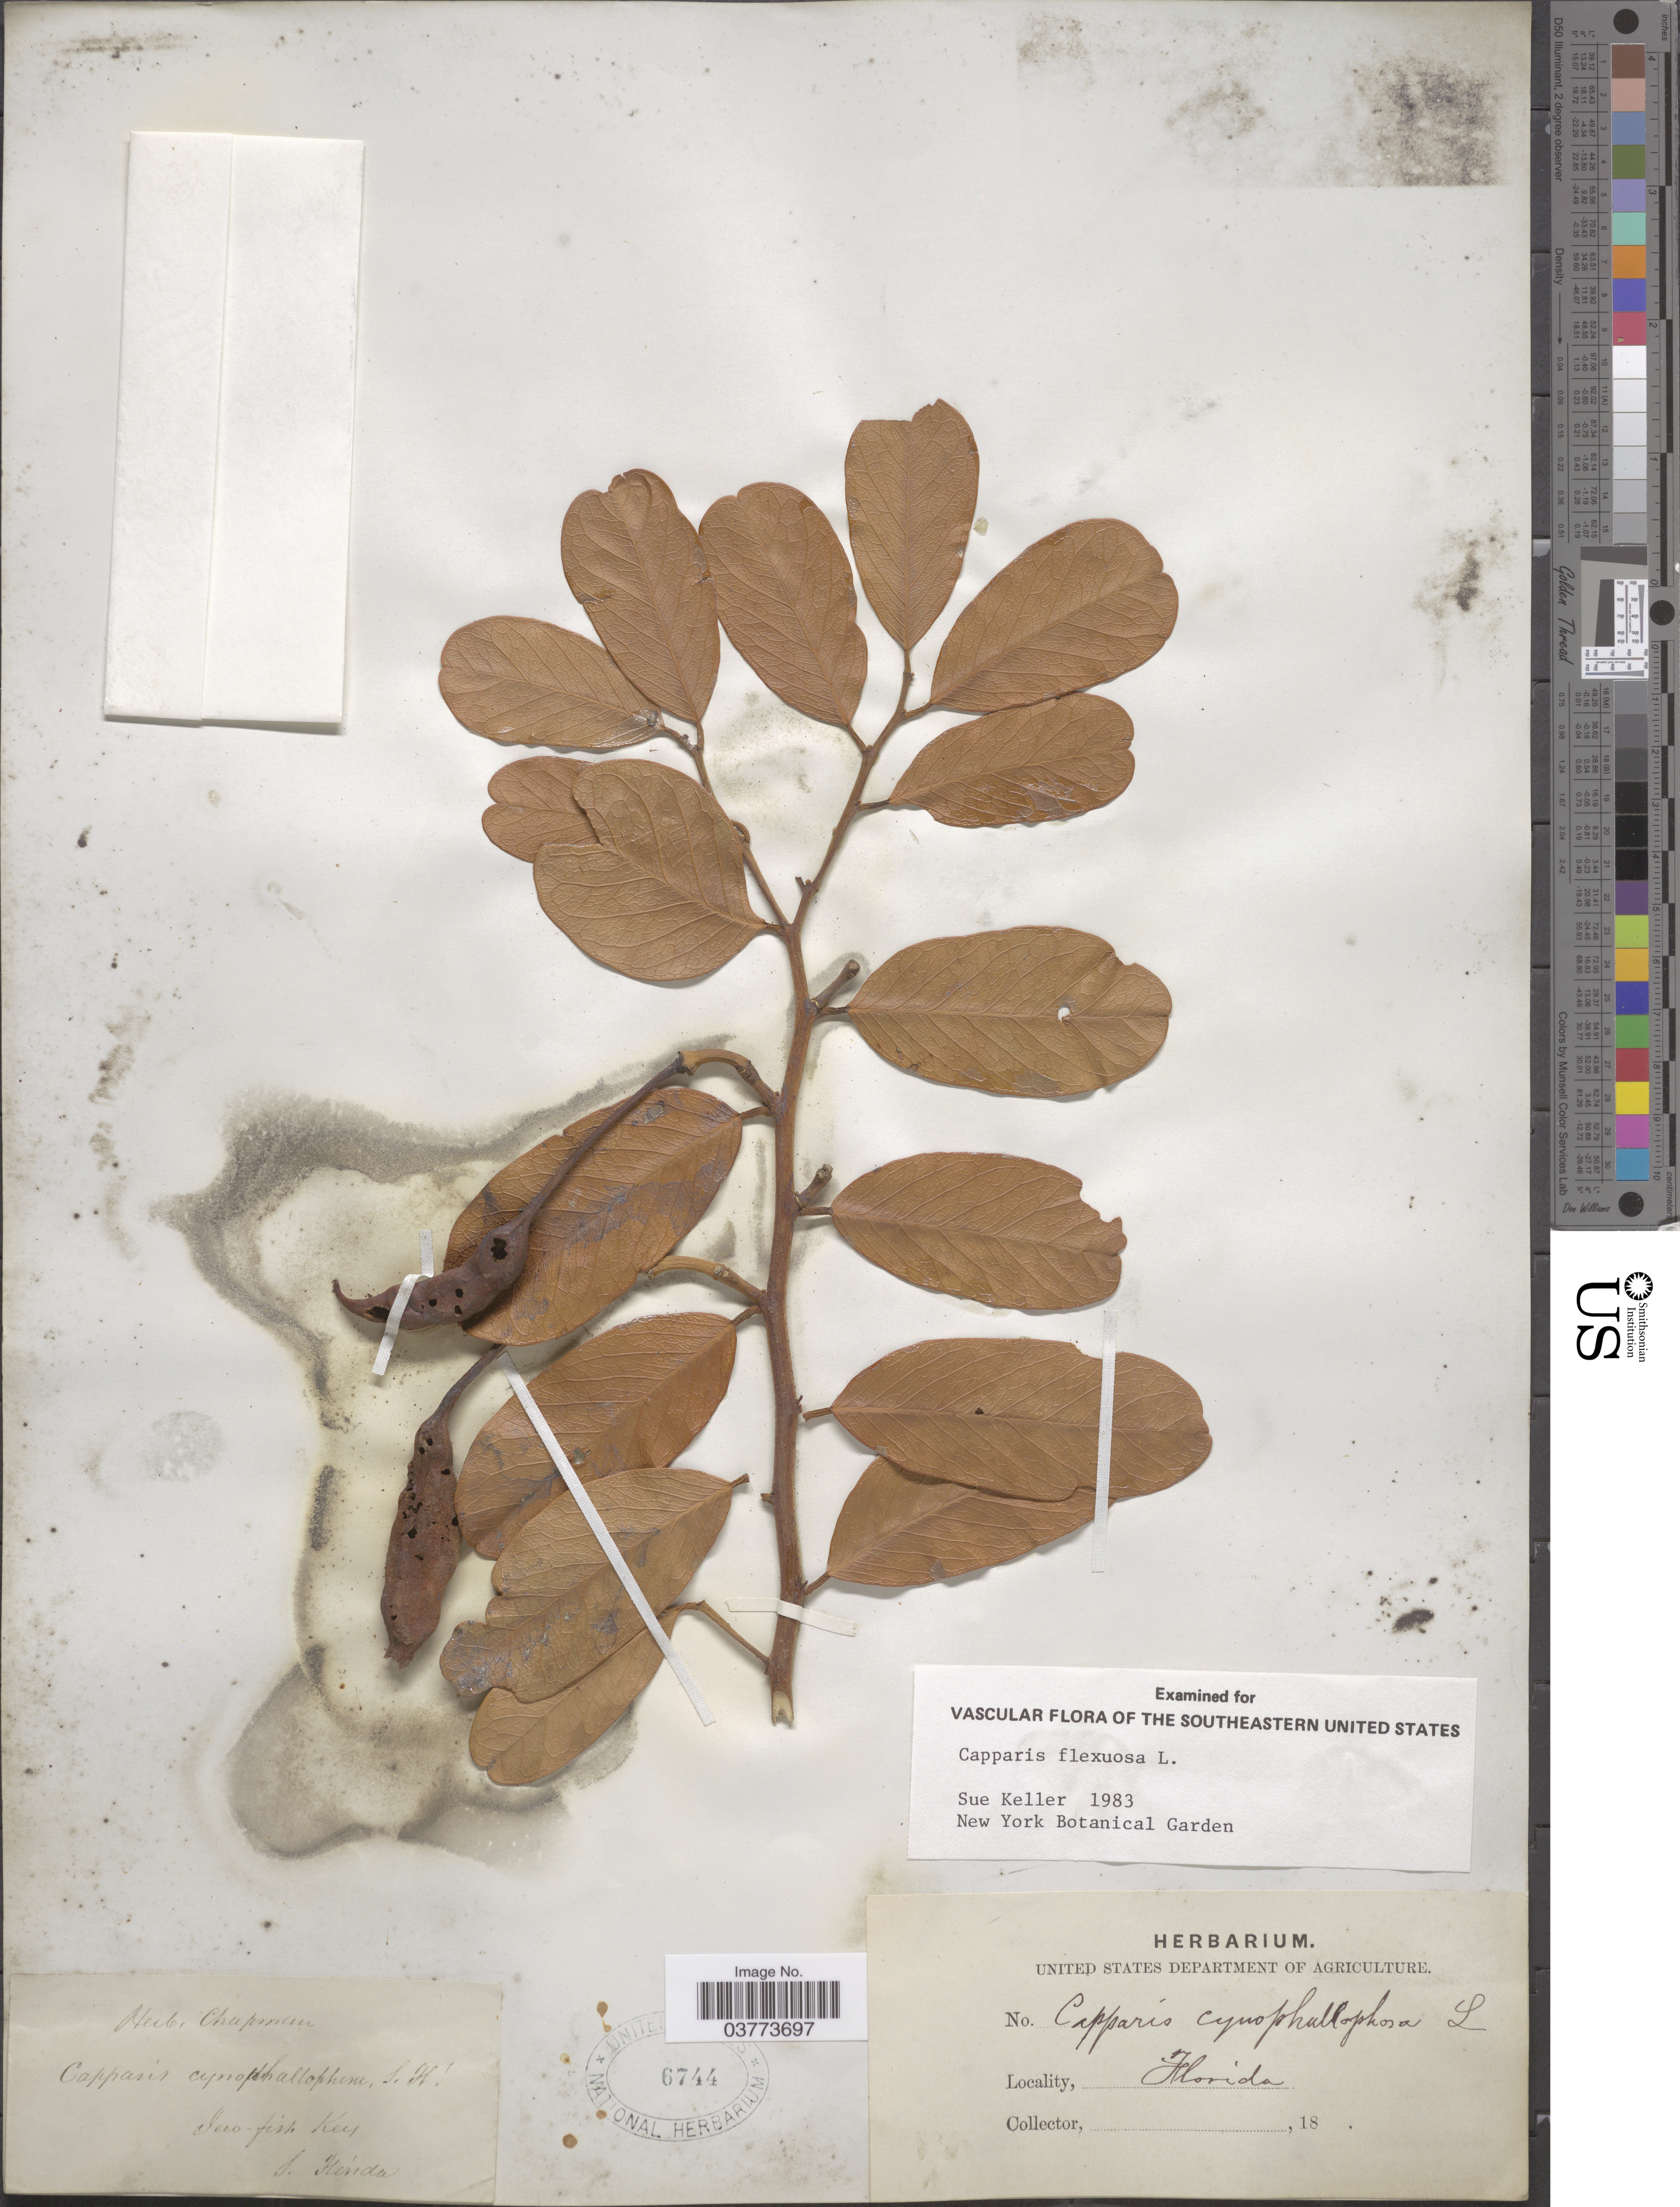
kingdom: Plantae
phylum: Tracheophyta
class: Magnoliopsida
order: Brassicales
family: Capparaceae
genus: Cynophalla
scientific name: Cynophalla flexuosa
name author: (L.) J. Presl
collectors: ex herb. Chapman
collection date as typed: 18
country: United States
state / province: Florida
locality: Few-Fish Key, S. Florida.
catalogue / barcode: US 6744